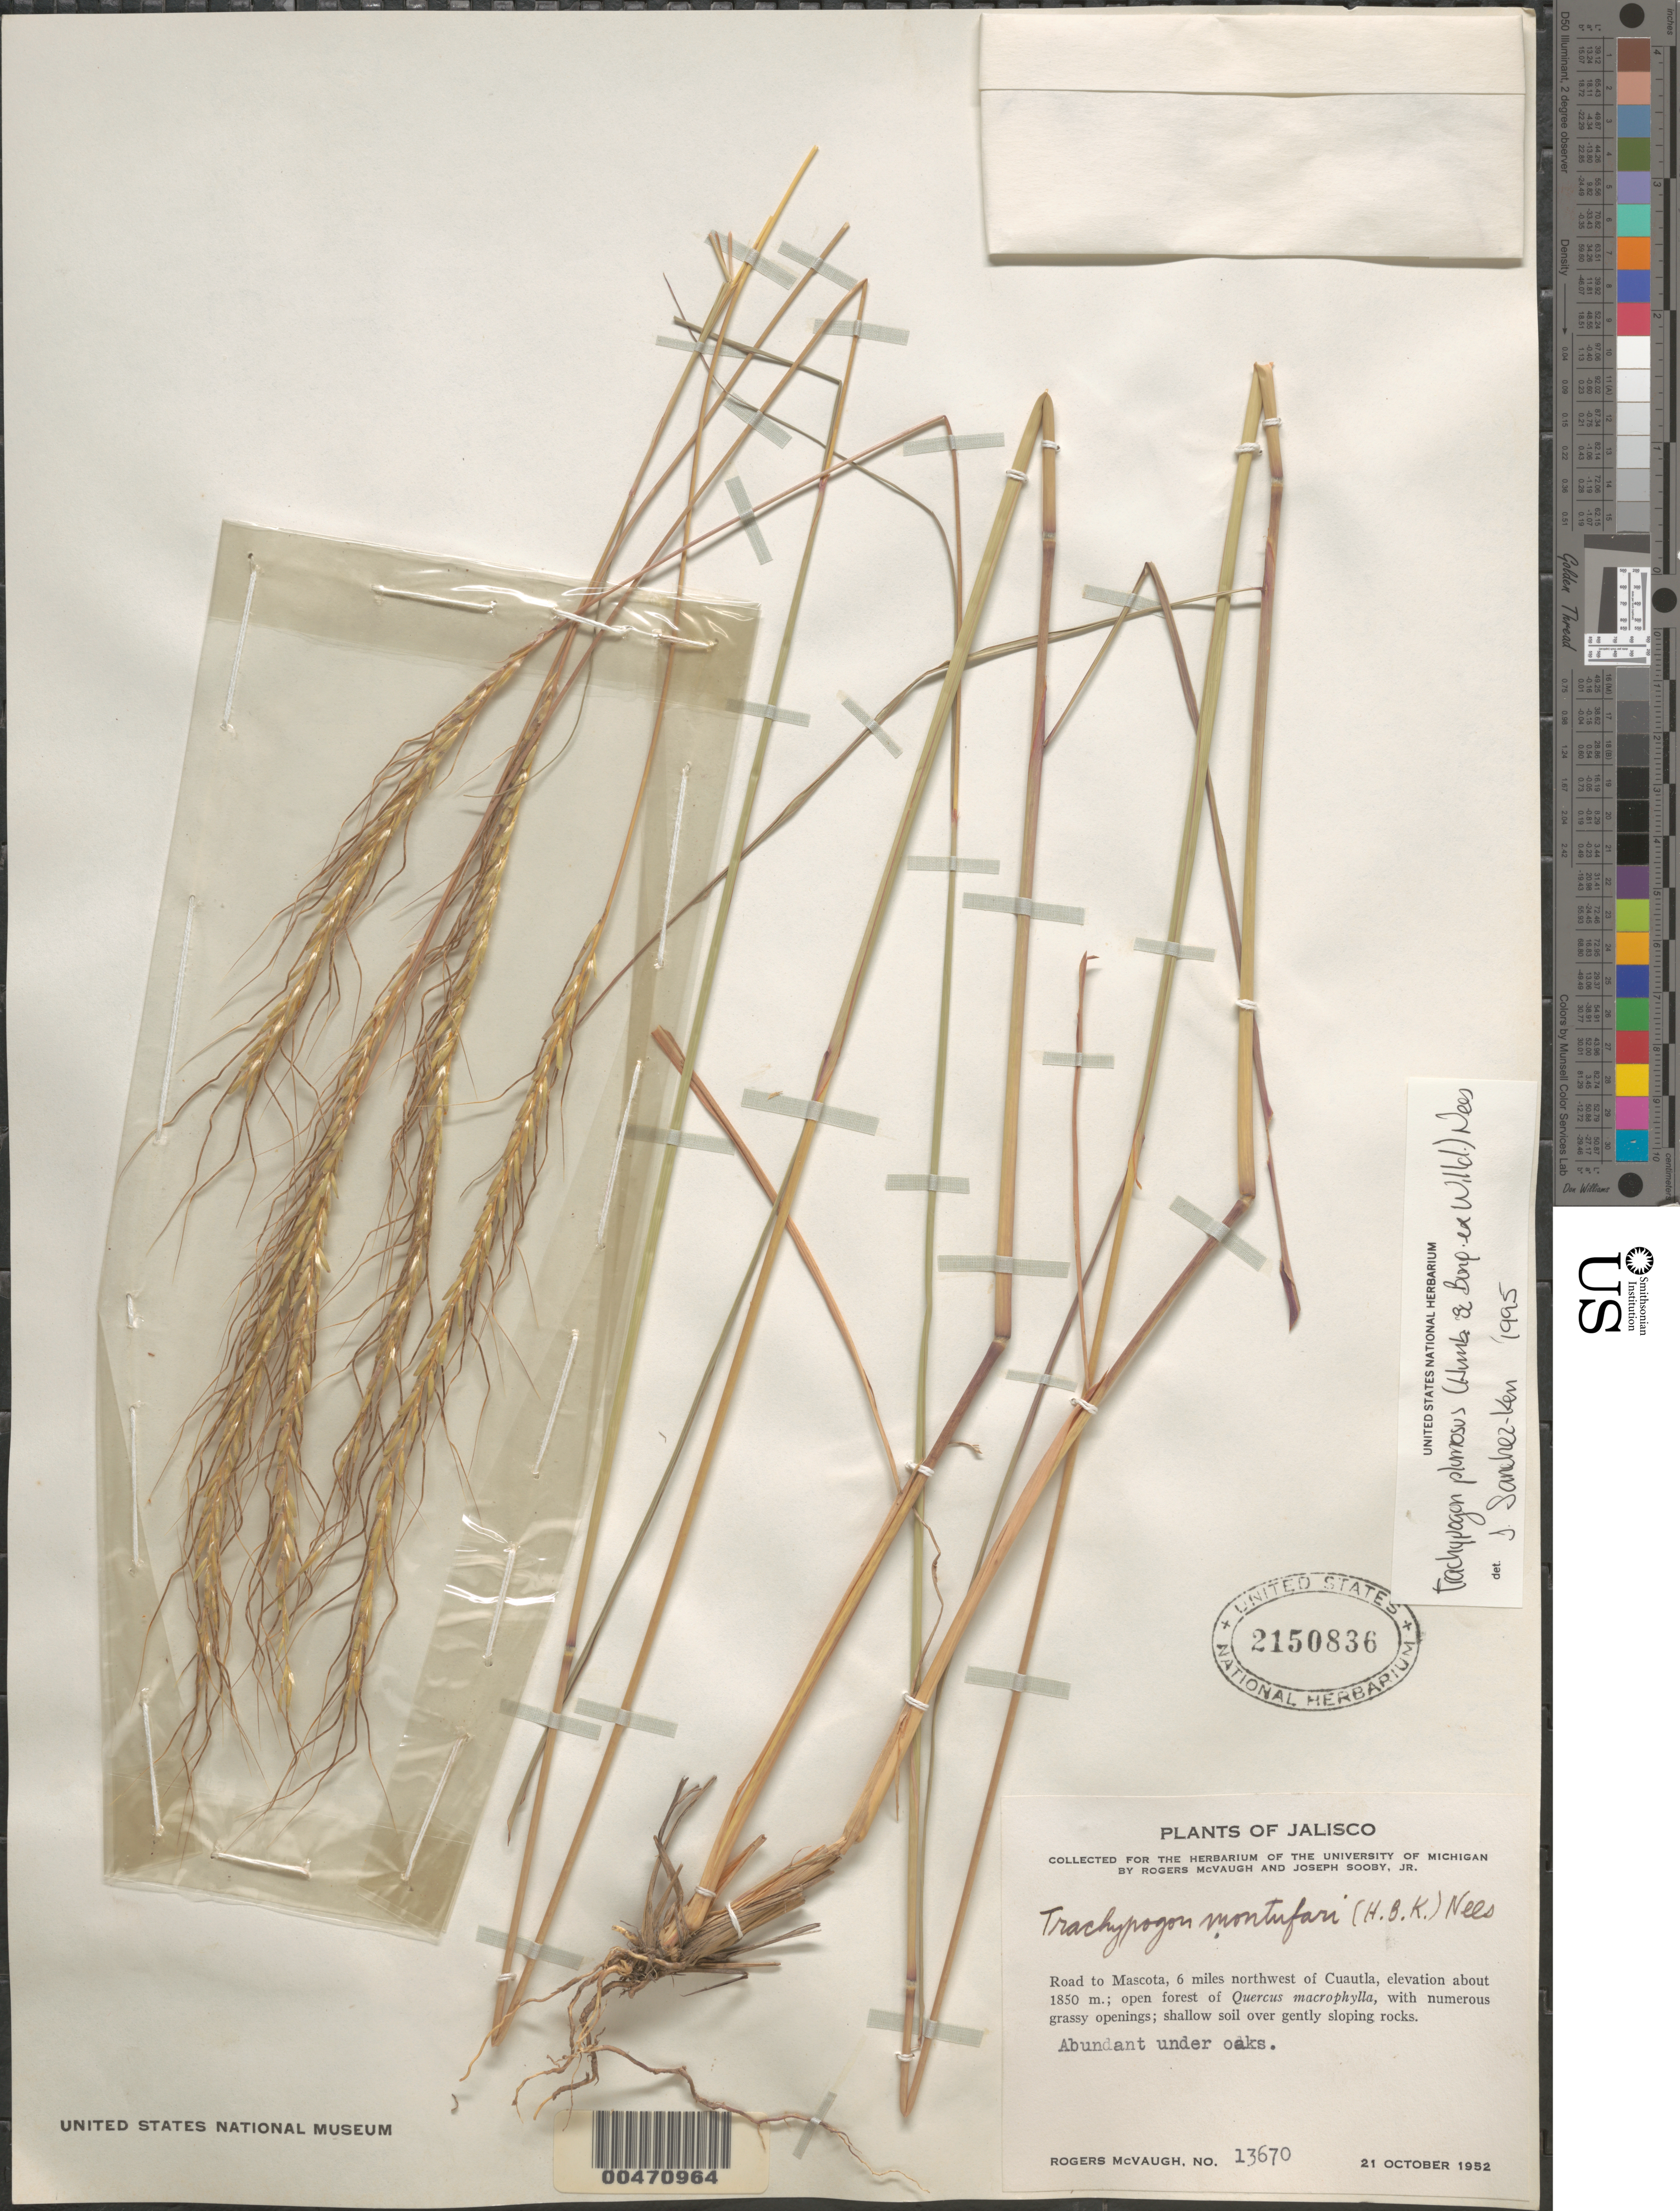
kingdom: Plantae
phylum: Tracheophyta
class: Liliopsida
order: Poales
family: Poaceae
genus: Trachypogon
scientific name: Trachypogon plumosus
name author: (Humb. & Bonpl.) Nees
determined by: Sánchez-Ken, J. G.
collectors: R. McVaugh & J. Sooby Jr.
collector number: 13670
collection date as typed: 21 Oct 1952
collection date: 1952-10-21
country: Mexico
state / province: Jalisco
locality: Rd to Mascota, 6 mi NW of Cuautla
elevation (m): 1850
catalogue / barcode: US 2150836